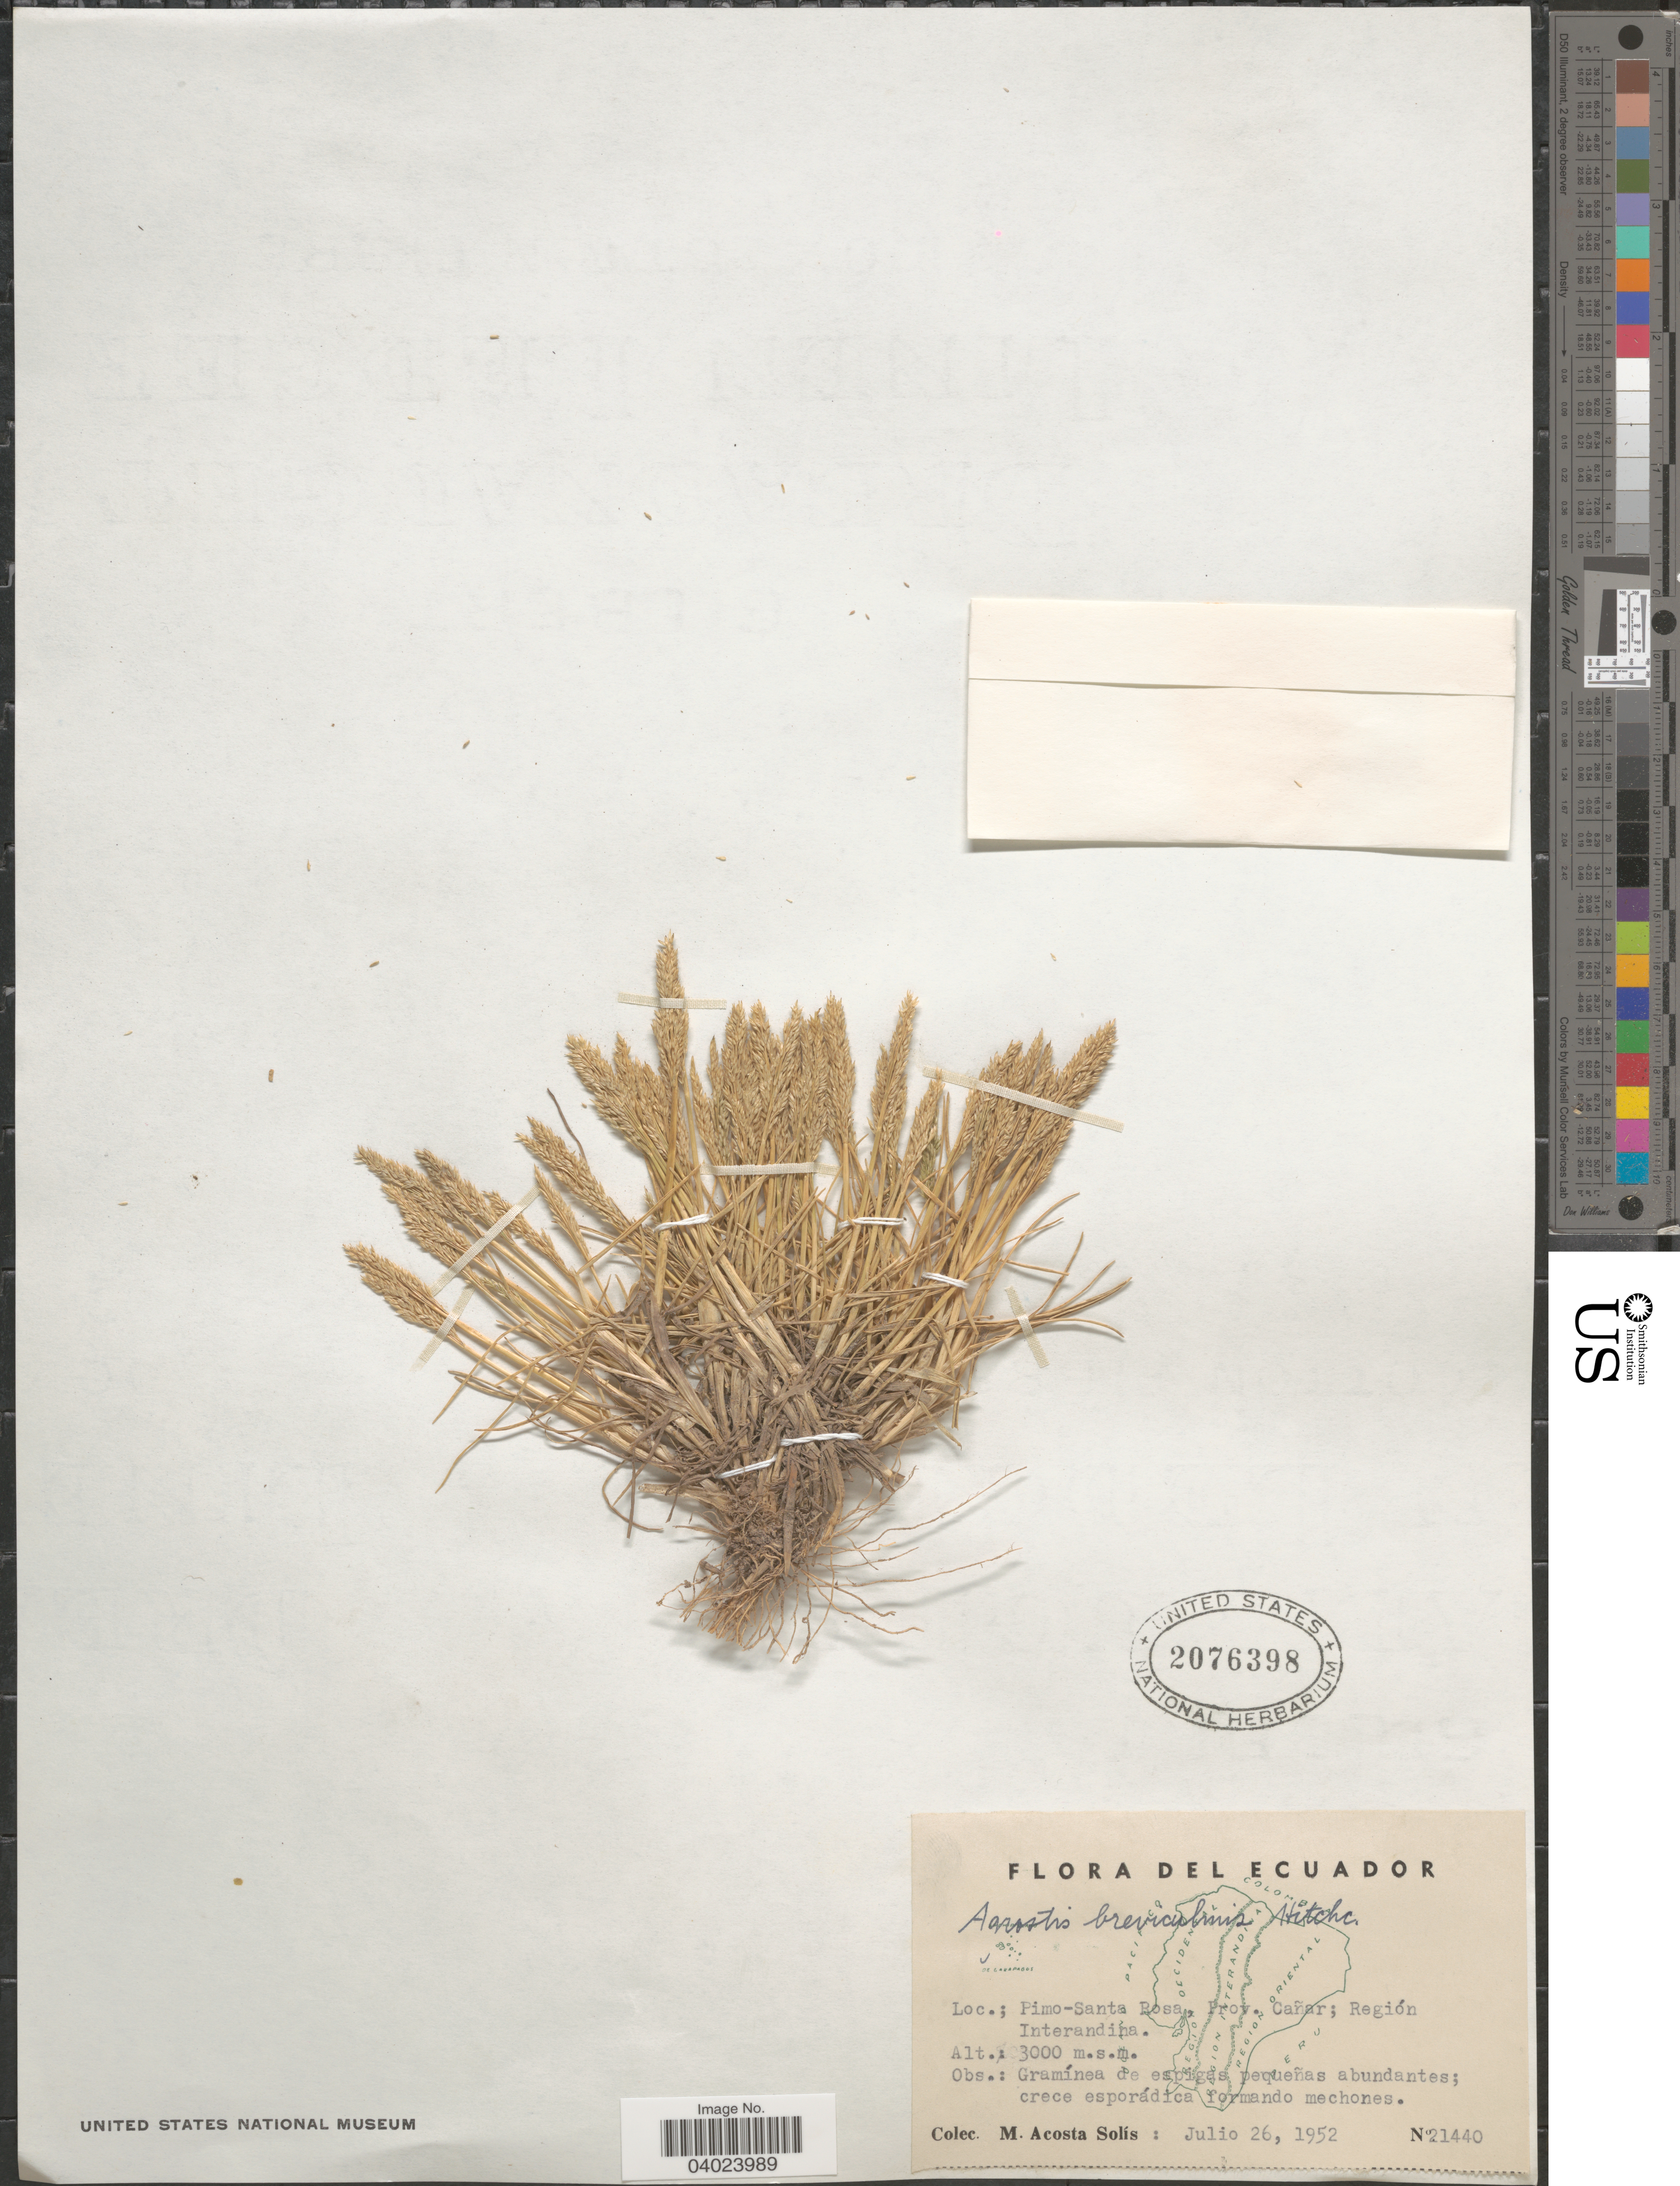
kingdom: Plantae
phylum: Tracheophyta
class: Liliopsida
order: Poales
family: Poaceae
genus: Agrostis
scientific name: Agrostis breviculmis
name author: Hitchc.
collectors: M. Acosta Solis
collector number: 21440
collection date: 1952-07-26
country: Ecuador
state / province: Cañar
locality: Pimo-Santa Rosa; Región Interandina.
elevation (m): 3000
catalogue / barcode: US 2076398